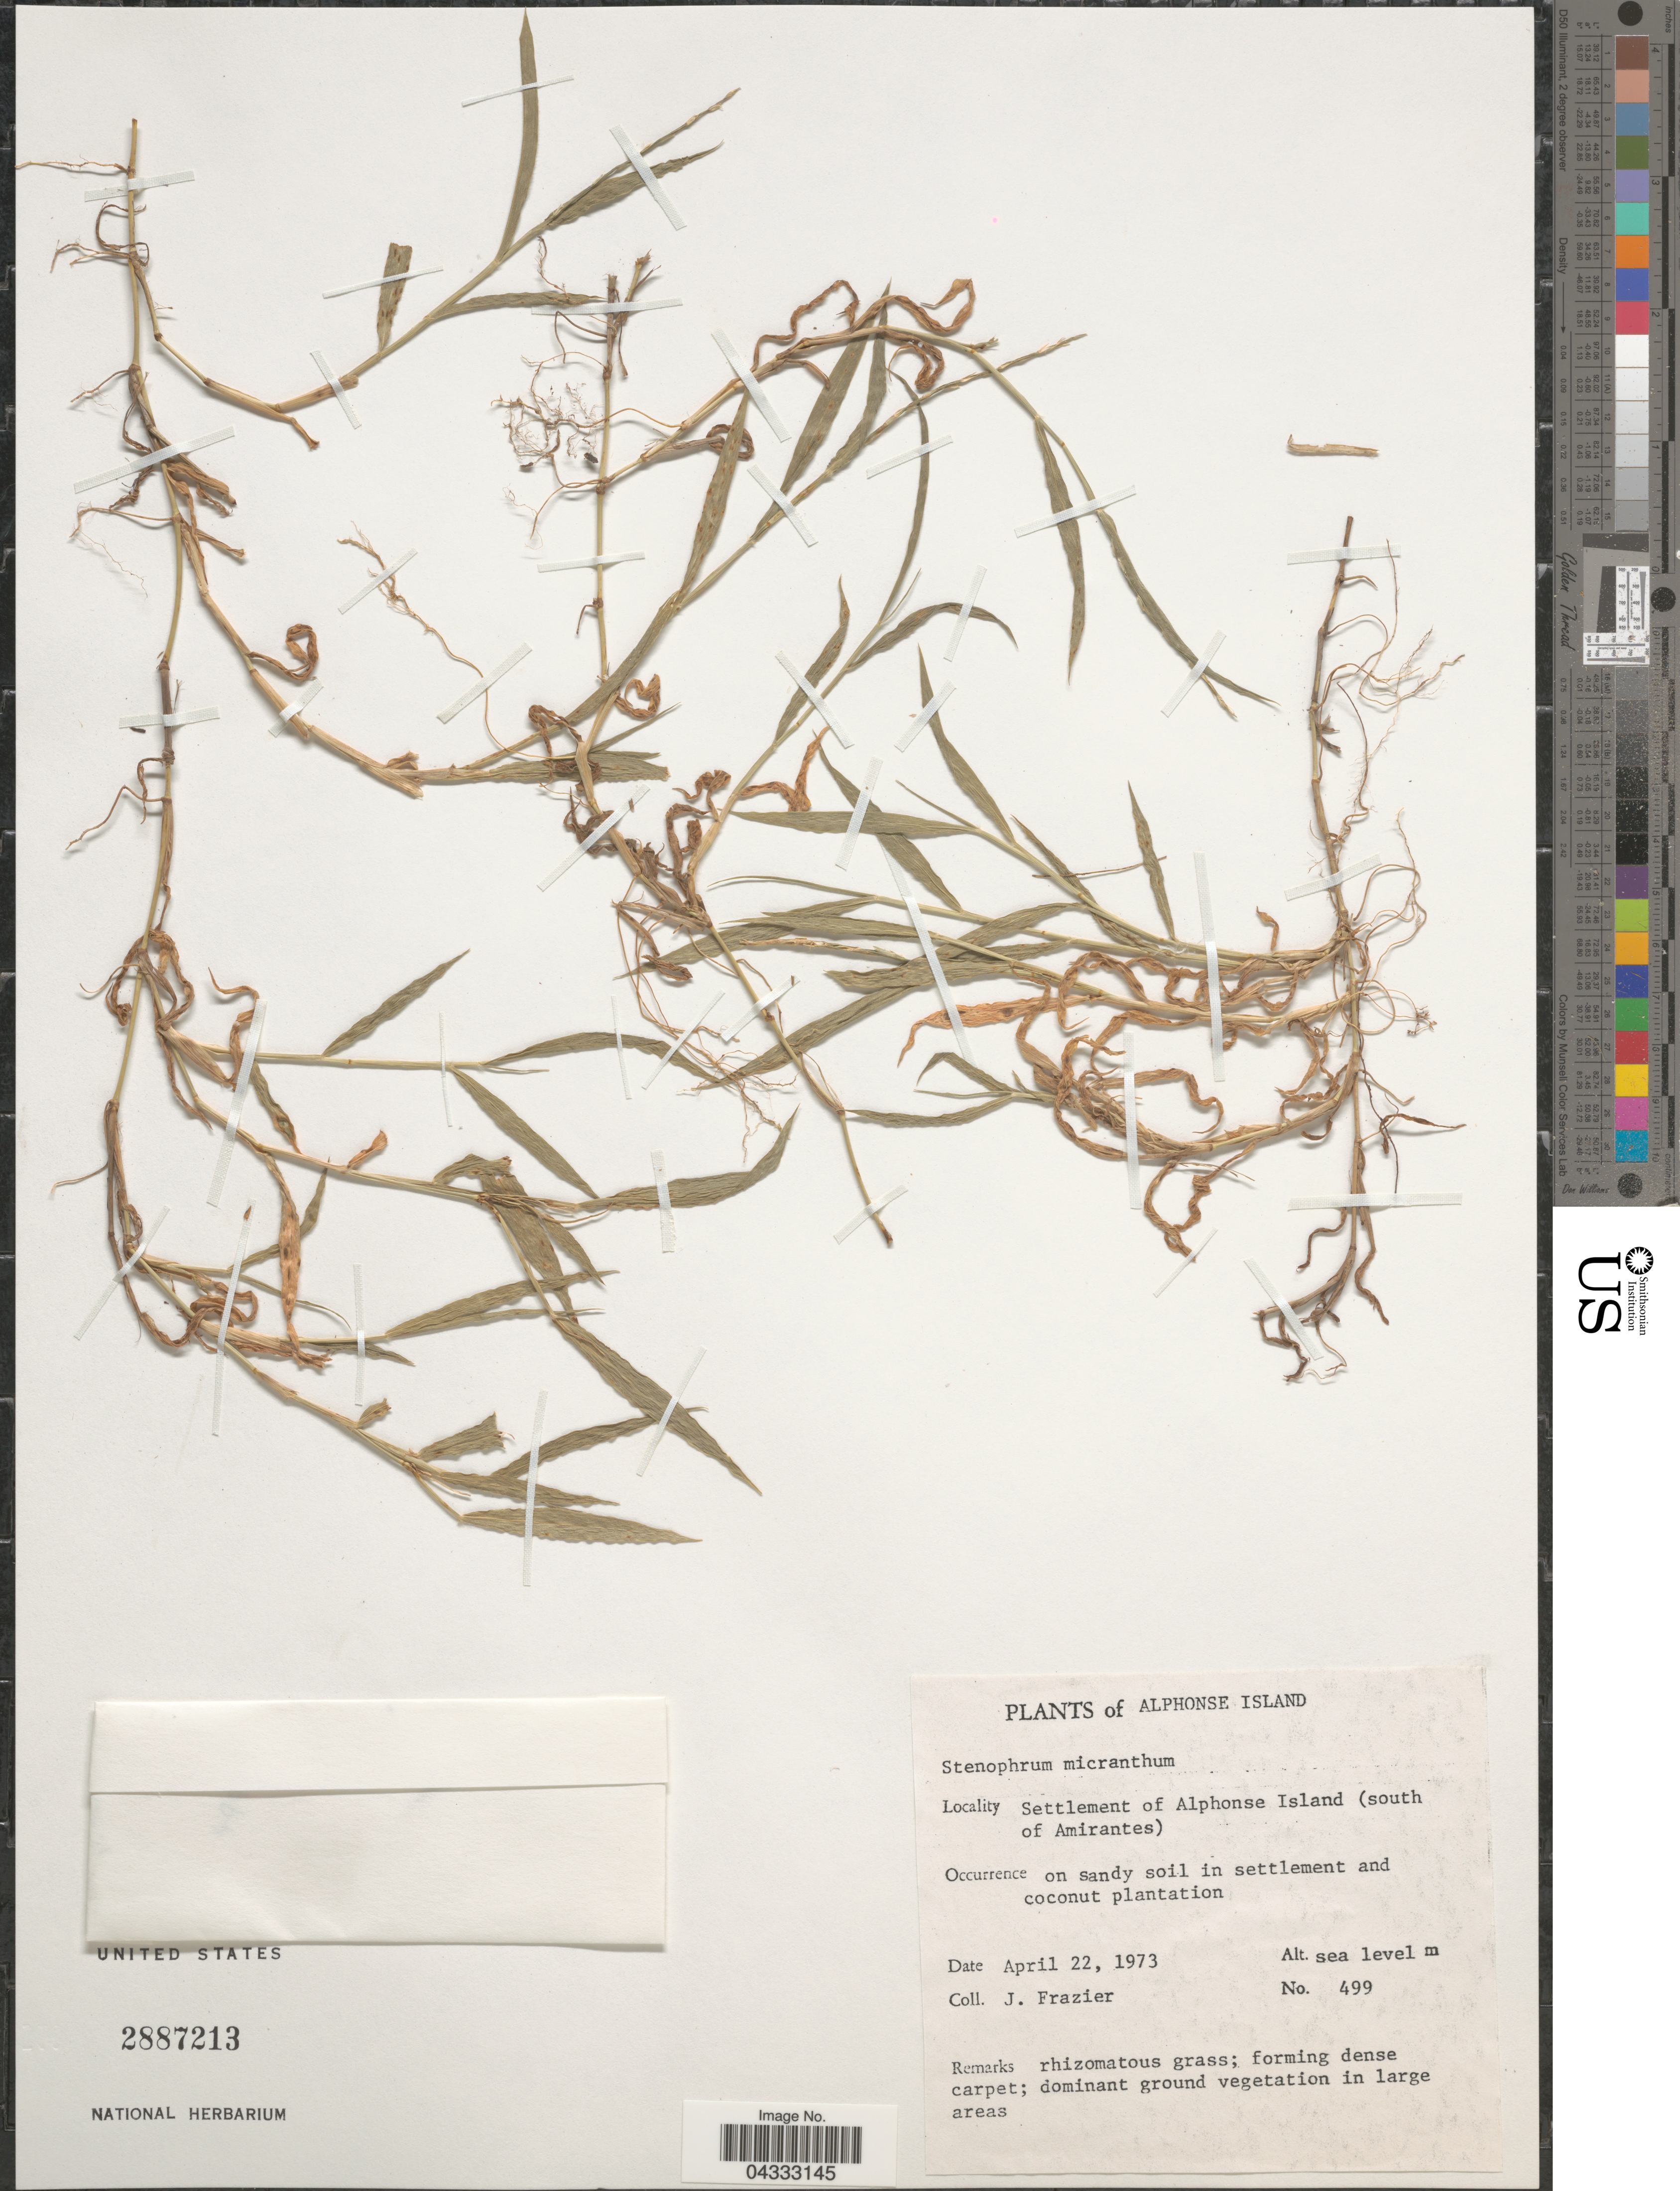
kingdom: Plantae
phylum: Tracheophyta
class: Liliopsida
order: Poales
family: Poaceae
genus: Stenotaphrum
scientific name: Stenotaphrum micranthum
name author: (Desv.) C.E. Hubb.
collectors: J. Frazier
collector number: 499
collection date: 1973-04-22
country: Seychelles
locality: Alphonse Island. Settlement of Alphonse Island (south of Amirantes).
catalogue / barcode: US 2887213